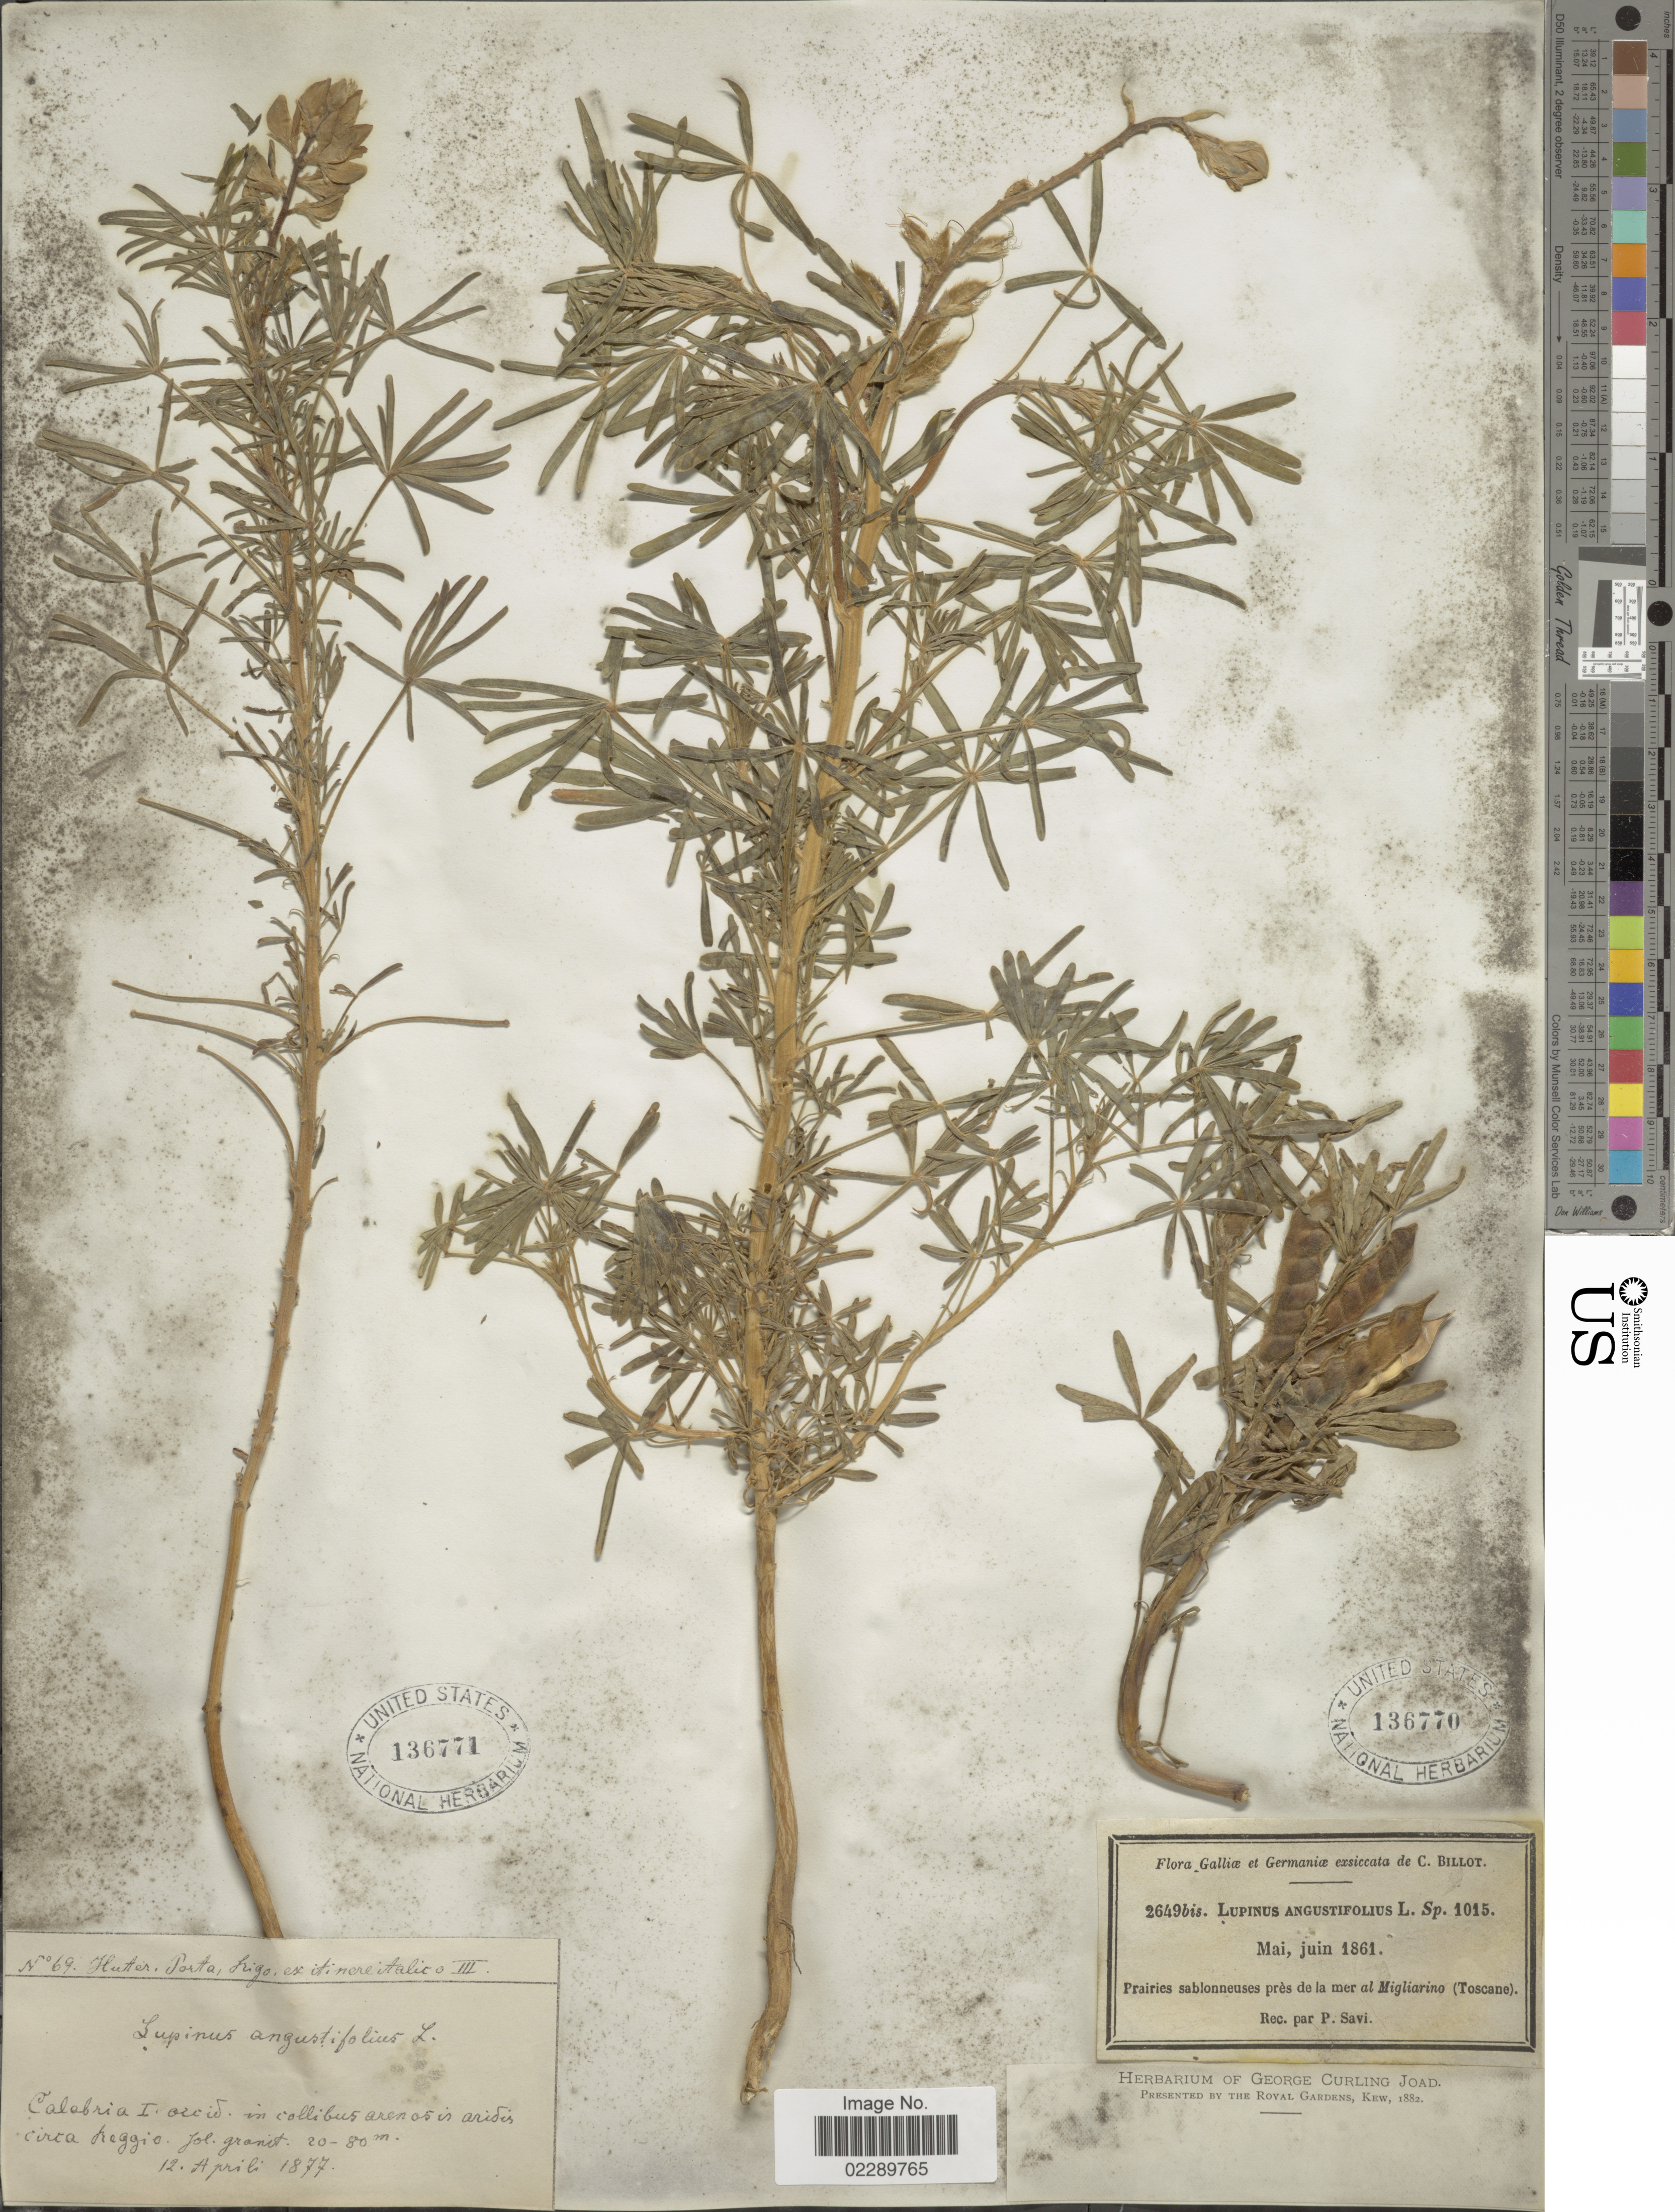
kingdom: Plantae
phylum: Tracheophyta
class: Magnoliopsida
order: Fabales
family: Fabaceae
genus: Lupinus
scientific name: Lupinus angustifolius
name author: L.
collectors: P. Savi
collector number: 2649bis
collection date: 1861-05/1861-06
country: Italy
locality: Prairies sablonneuses près de la mer al Migliarino (Toscane)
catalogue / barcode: US 136770